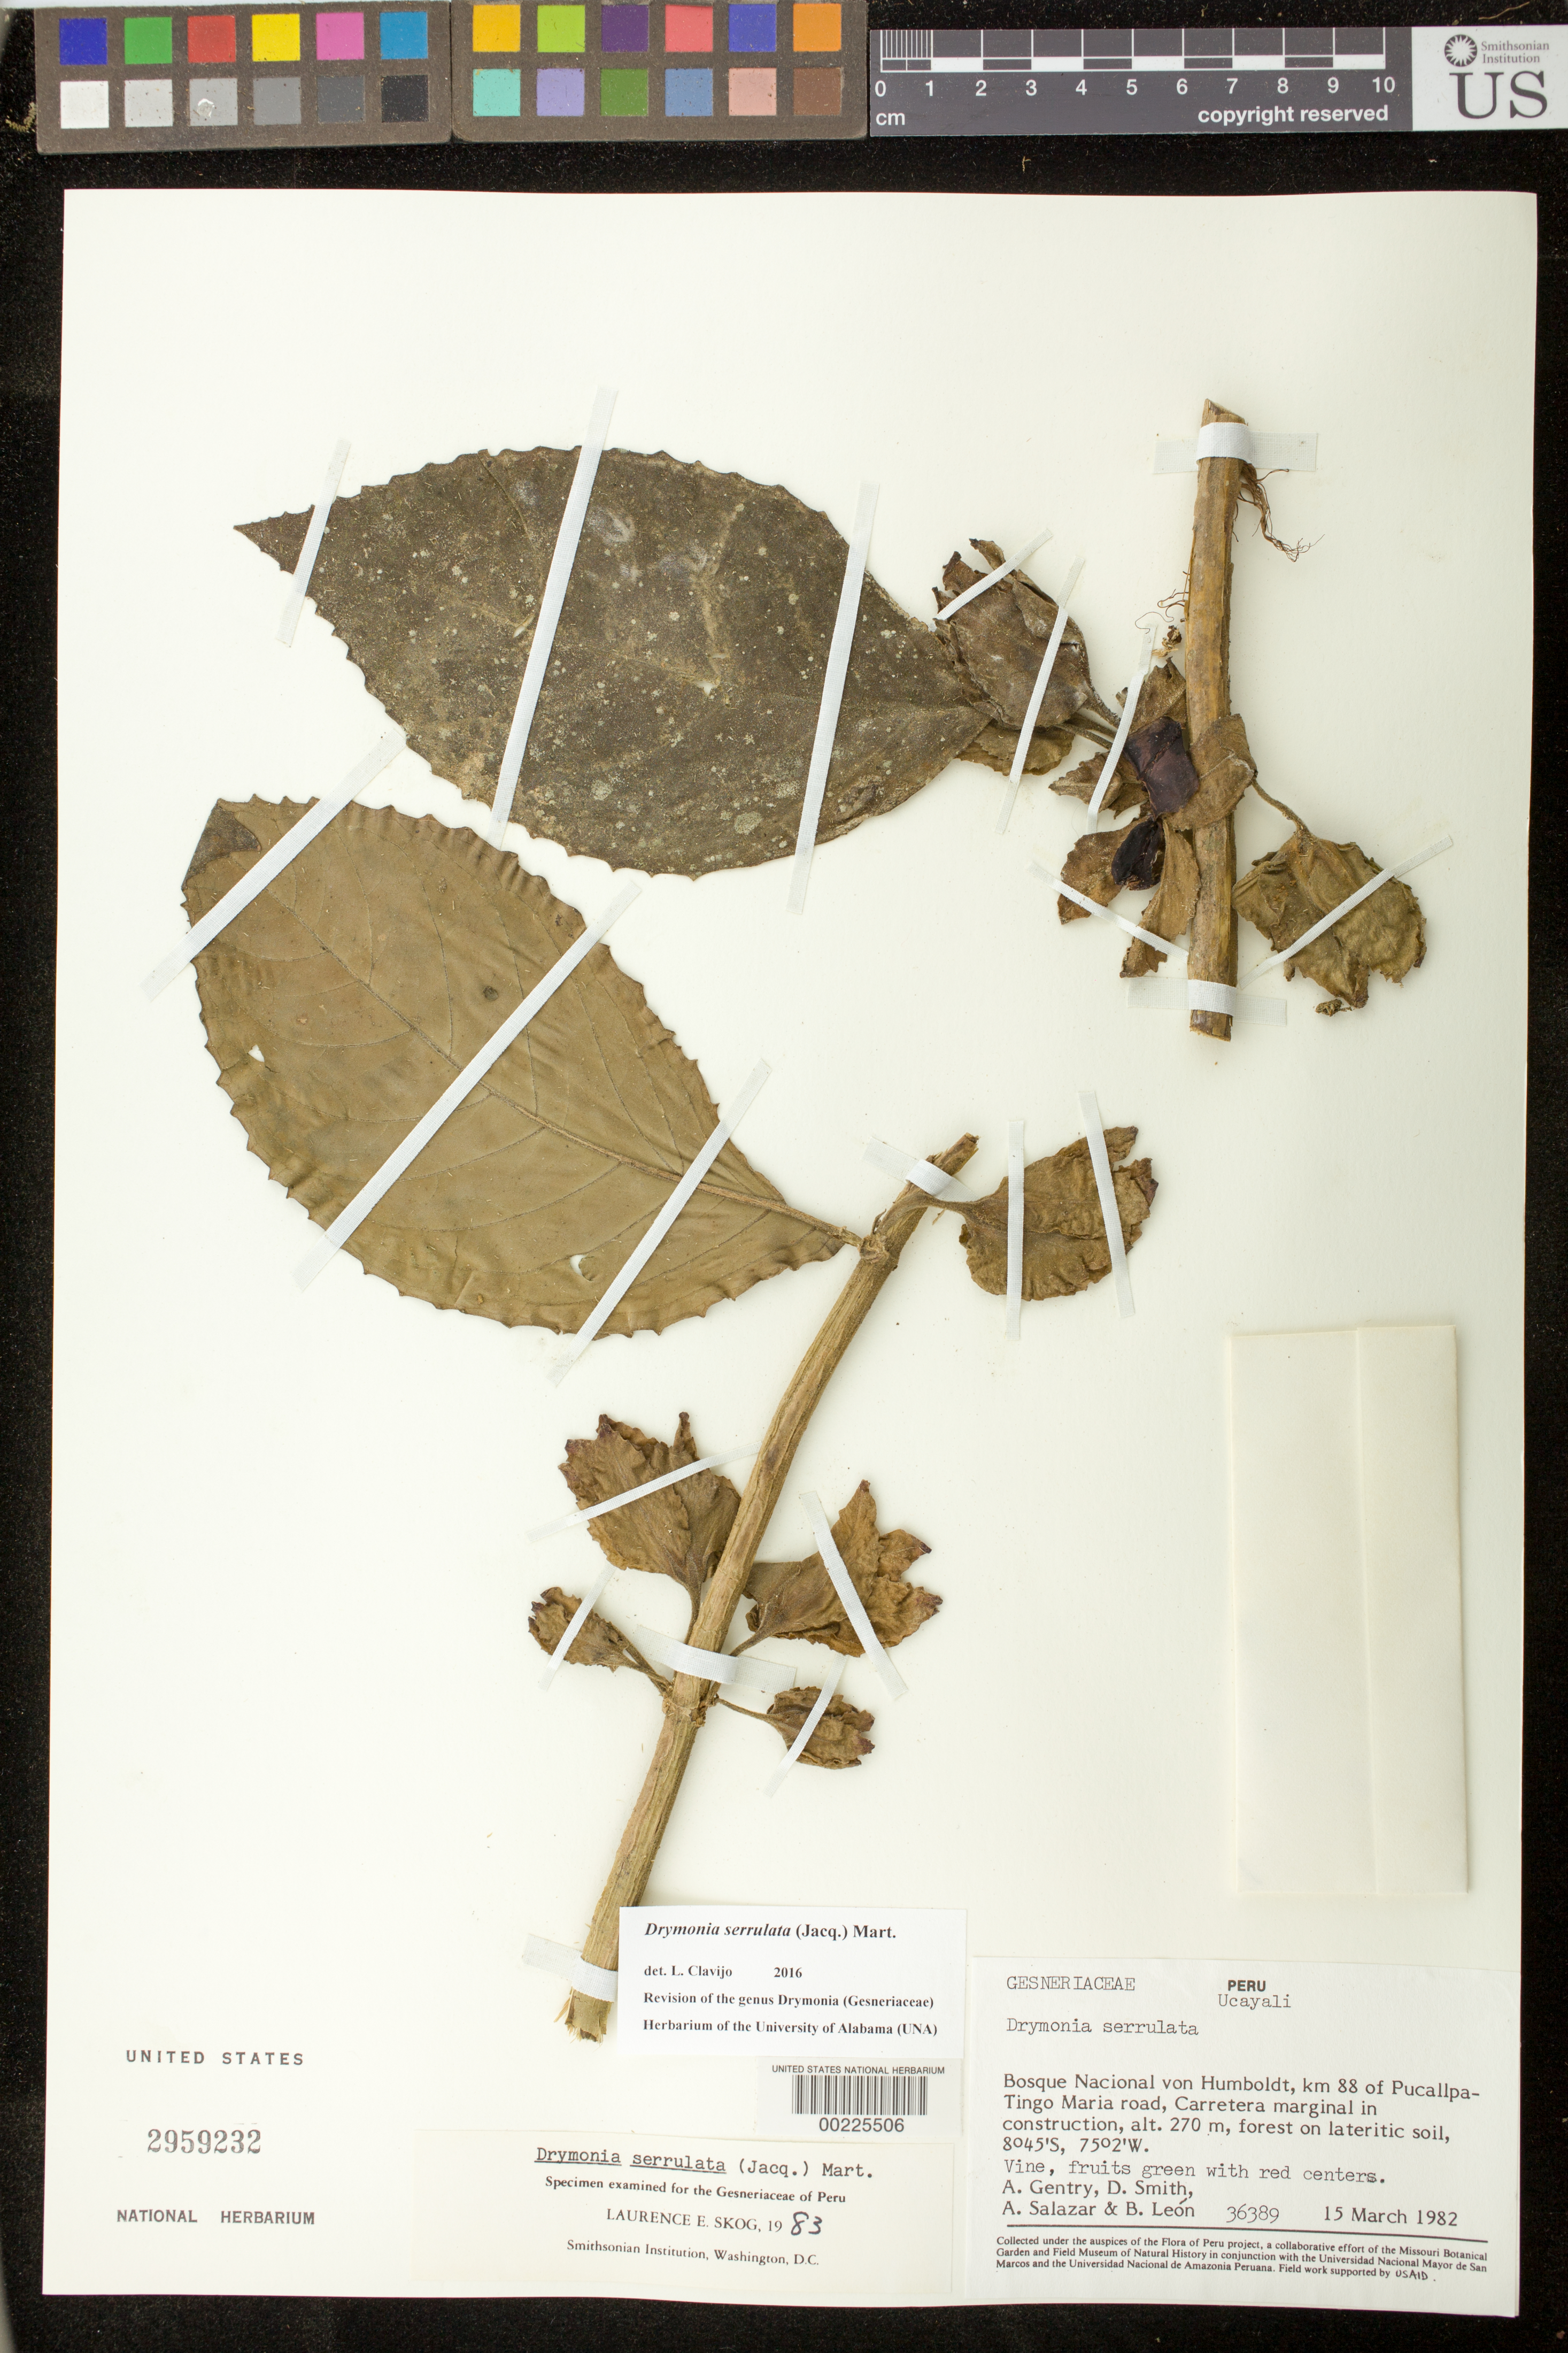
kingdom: Plantae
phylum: Tracheophyta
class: Magnoliopsida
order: Lamiales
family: Gesneriaceae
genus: Drymonia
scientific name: Drymonia serrulata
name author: (Jacq.) Mart.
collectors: A. H. Gentry & et al.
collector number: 36389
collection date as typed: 15 Mar 1982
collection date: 1982-03-15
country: Peru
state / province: Ucayali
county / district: Coronel Portillo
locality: ("Loreto") Coronel Portillo Prov., Bosque Nacional Von Humboldt, km 88 of Pucallpa-Tingo Maria rd, marginal highway in construction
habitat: Forest on lateritic soil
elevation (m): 270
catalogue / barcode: US 2959232